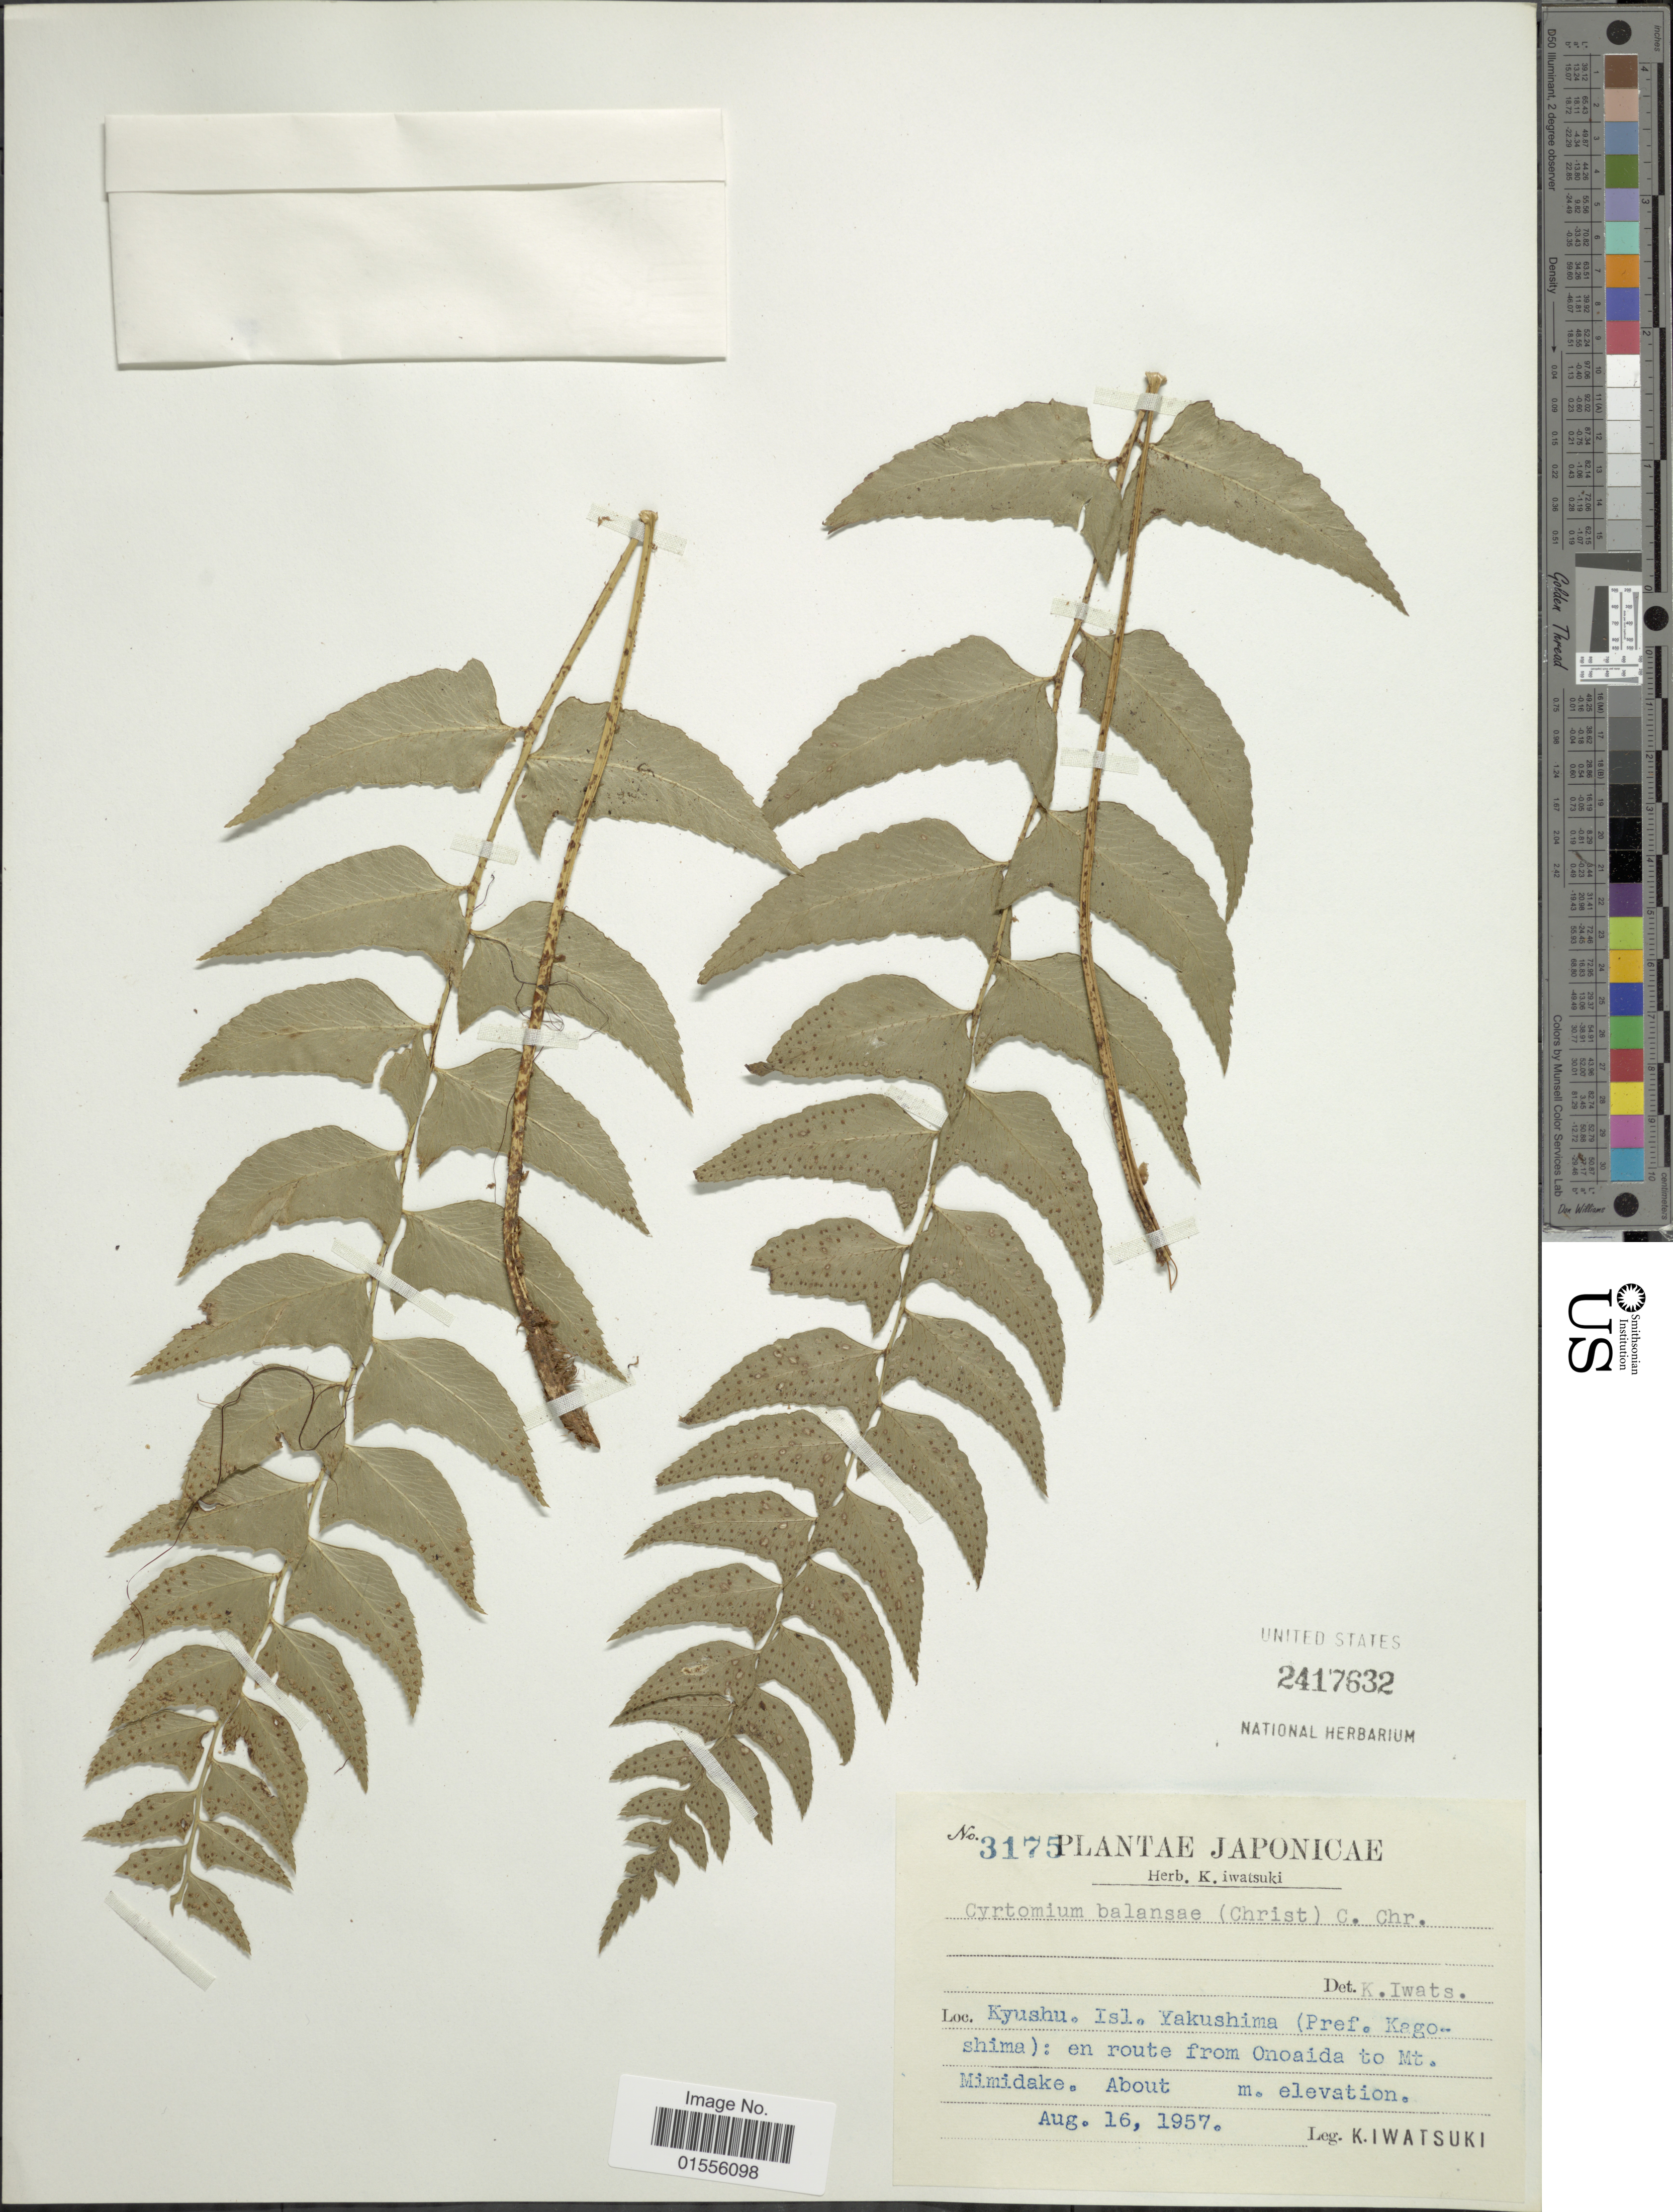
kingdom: Plantae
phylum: Tracheophyta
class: Polypodiopsida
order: Polypodiales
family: Dryopteridaceae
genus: Cyrtomium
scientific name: Cyrtomium balansae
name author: (Christ) C. Chr.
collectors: K. Iwatsuki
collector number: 3175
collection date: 1957-08-16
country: Japan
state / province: Kagosima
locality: Kyushu Isl Yakushima (Pref Kagoshima); en route from Onoaida to Mt Mimidake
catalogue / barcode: US 2417632